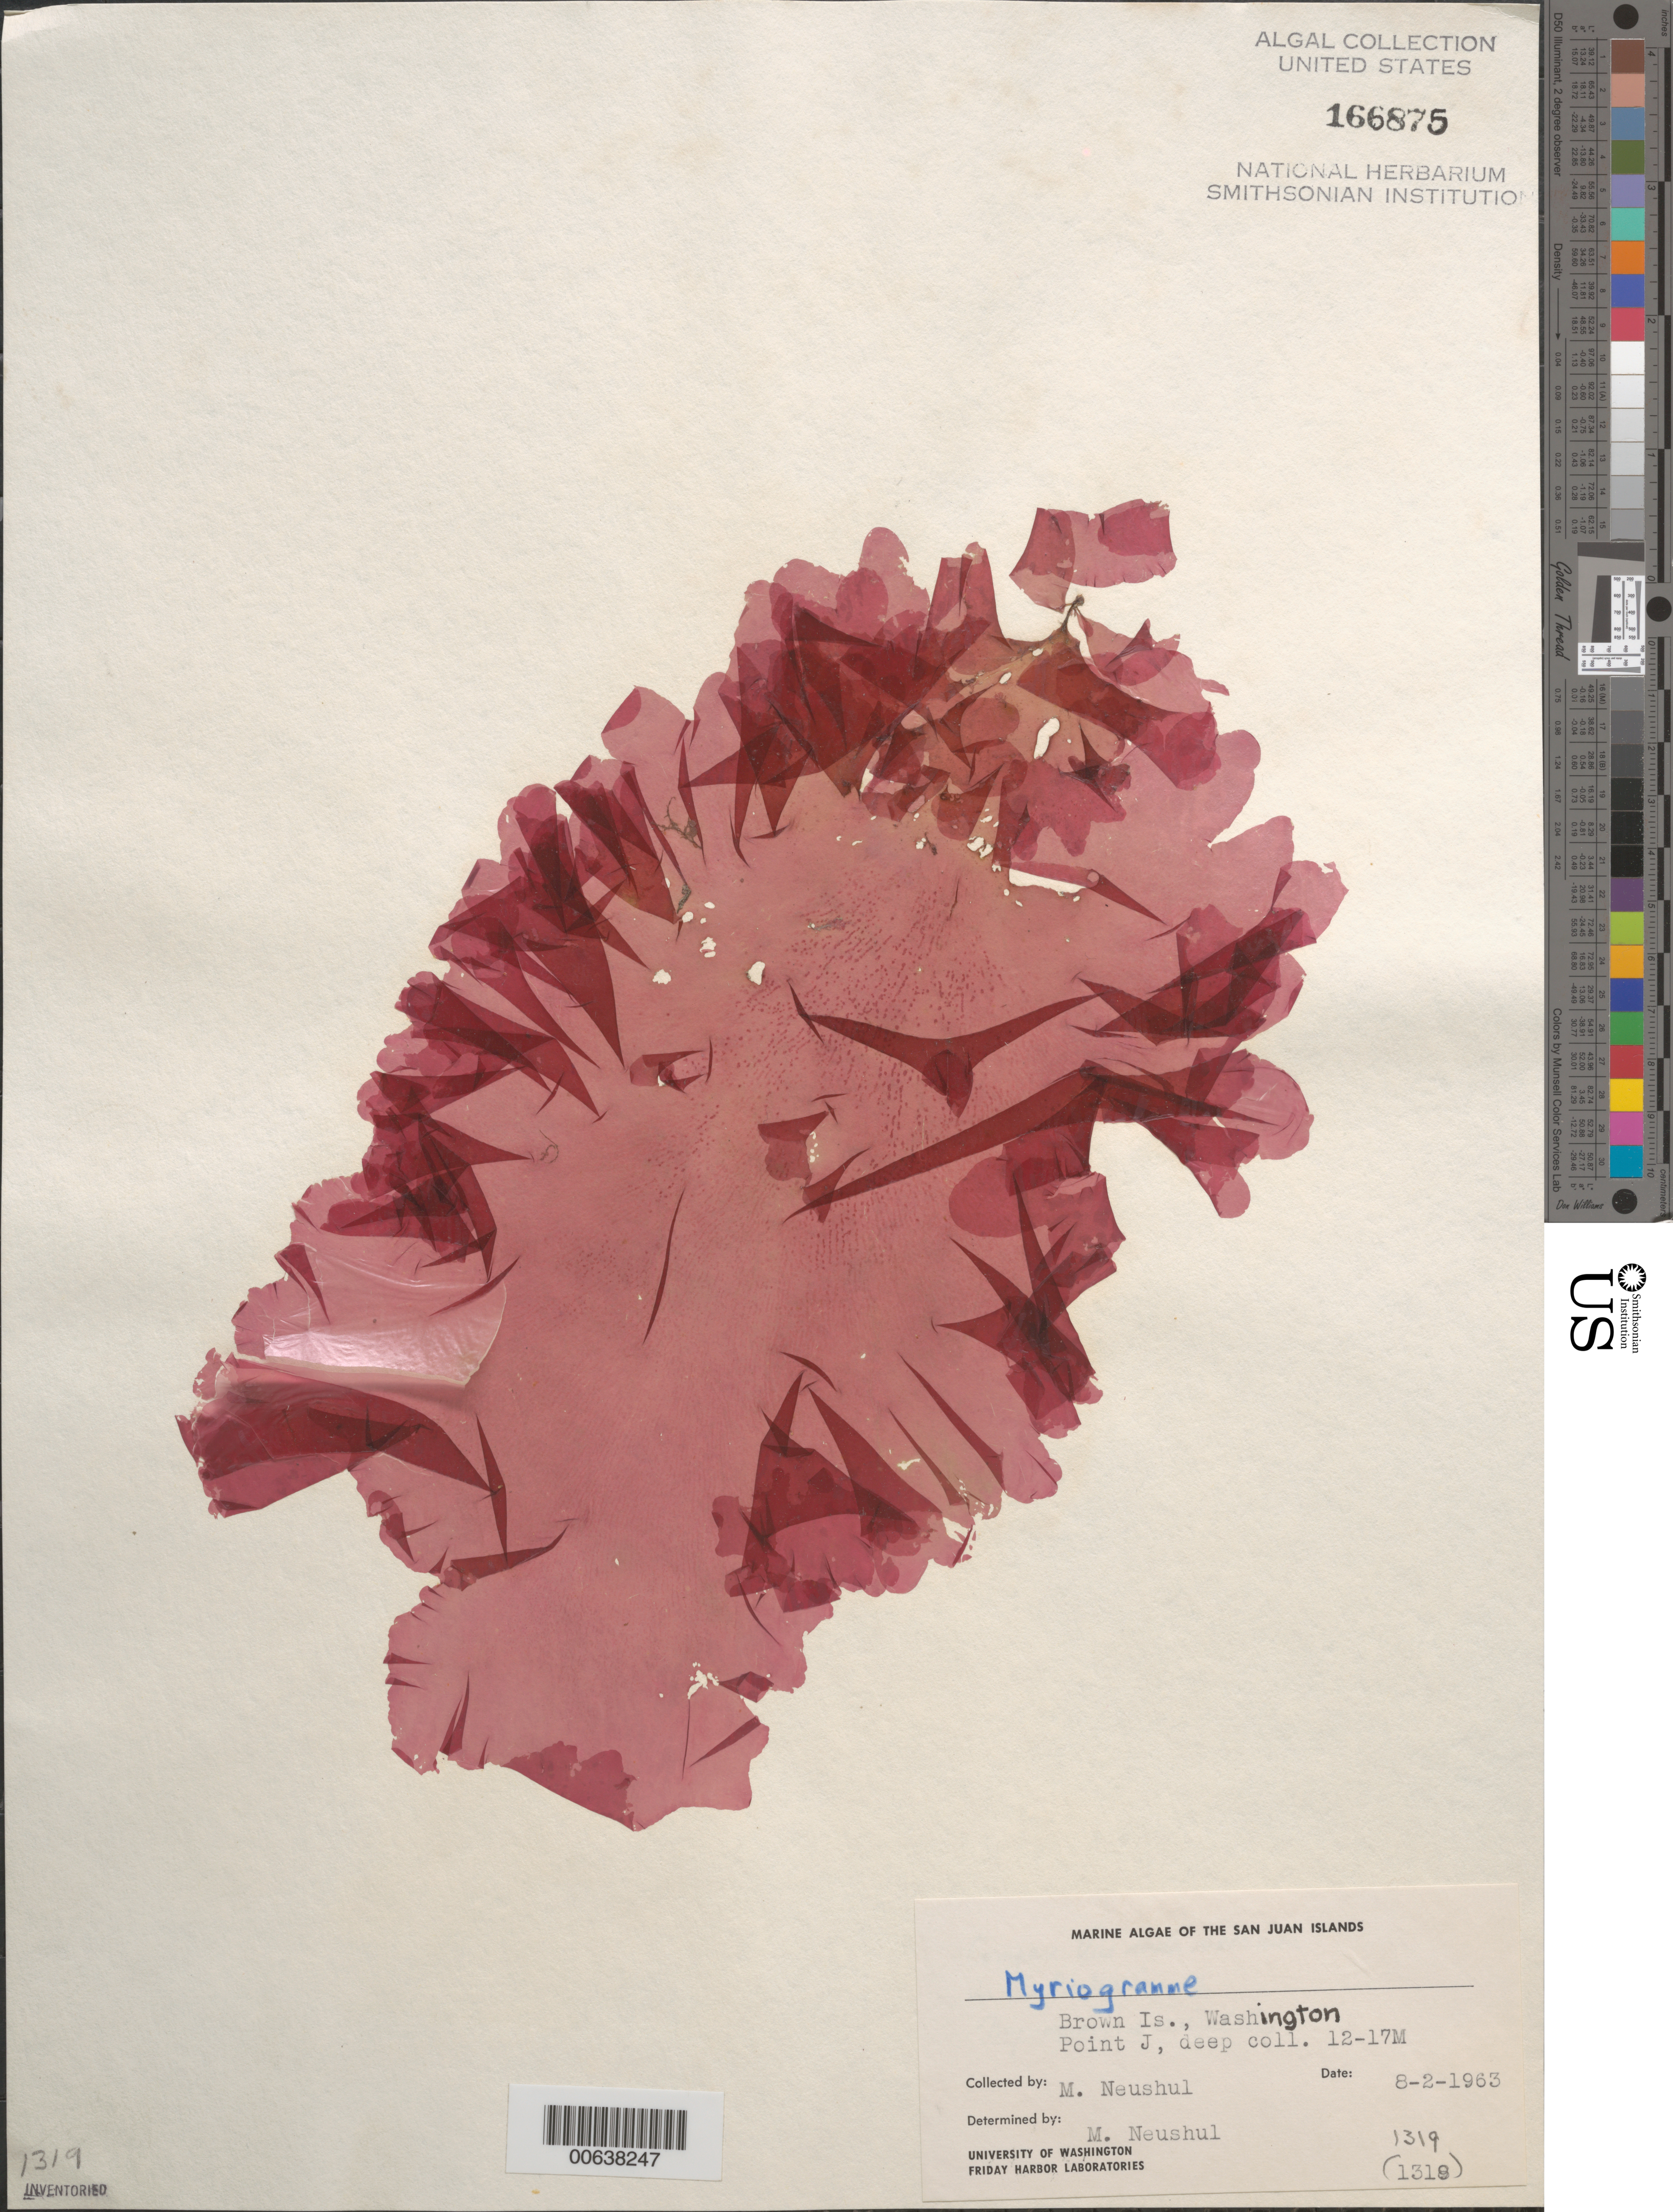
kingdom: Plantae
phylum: Rhodophyta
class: Florideophyceae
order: Ceramiales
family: Delesseriaceae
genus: Myriogramme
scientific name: Myriogramme sp.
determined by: Neushul, M.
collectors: M. Neushul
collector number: Neushul 1319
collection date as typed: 02 Aug 1963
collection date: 1963-08-02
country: United States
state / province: Washington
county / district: San Juan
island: Brown Island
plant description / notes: Argentine Antarctic Expedition, 1957-1958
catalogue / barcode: US 166875